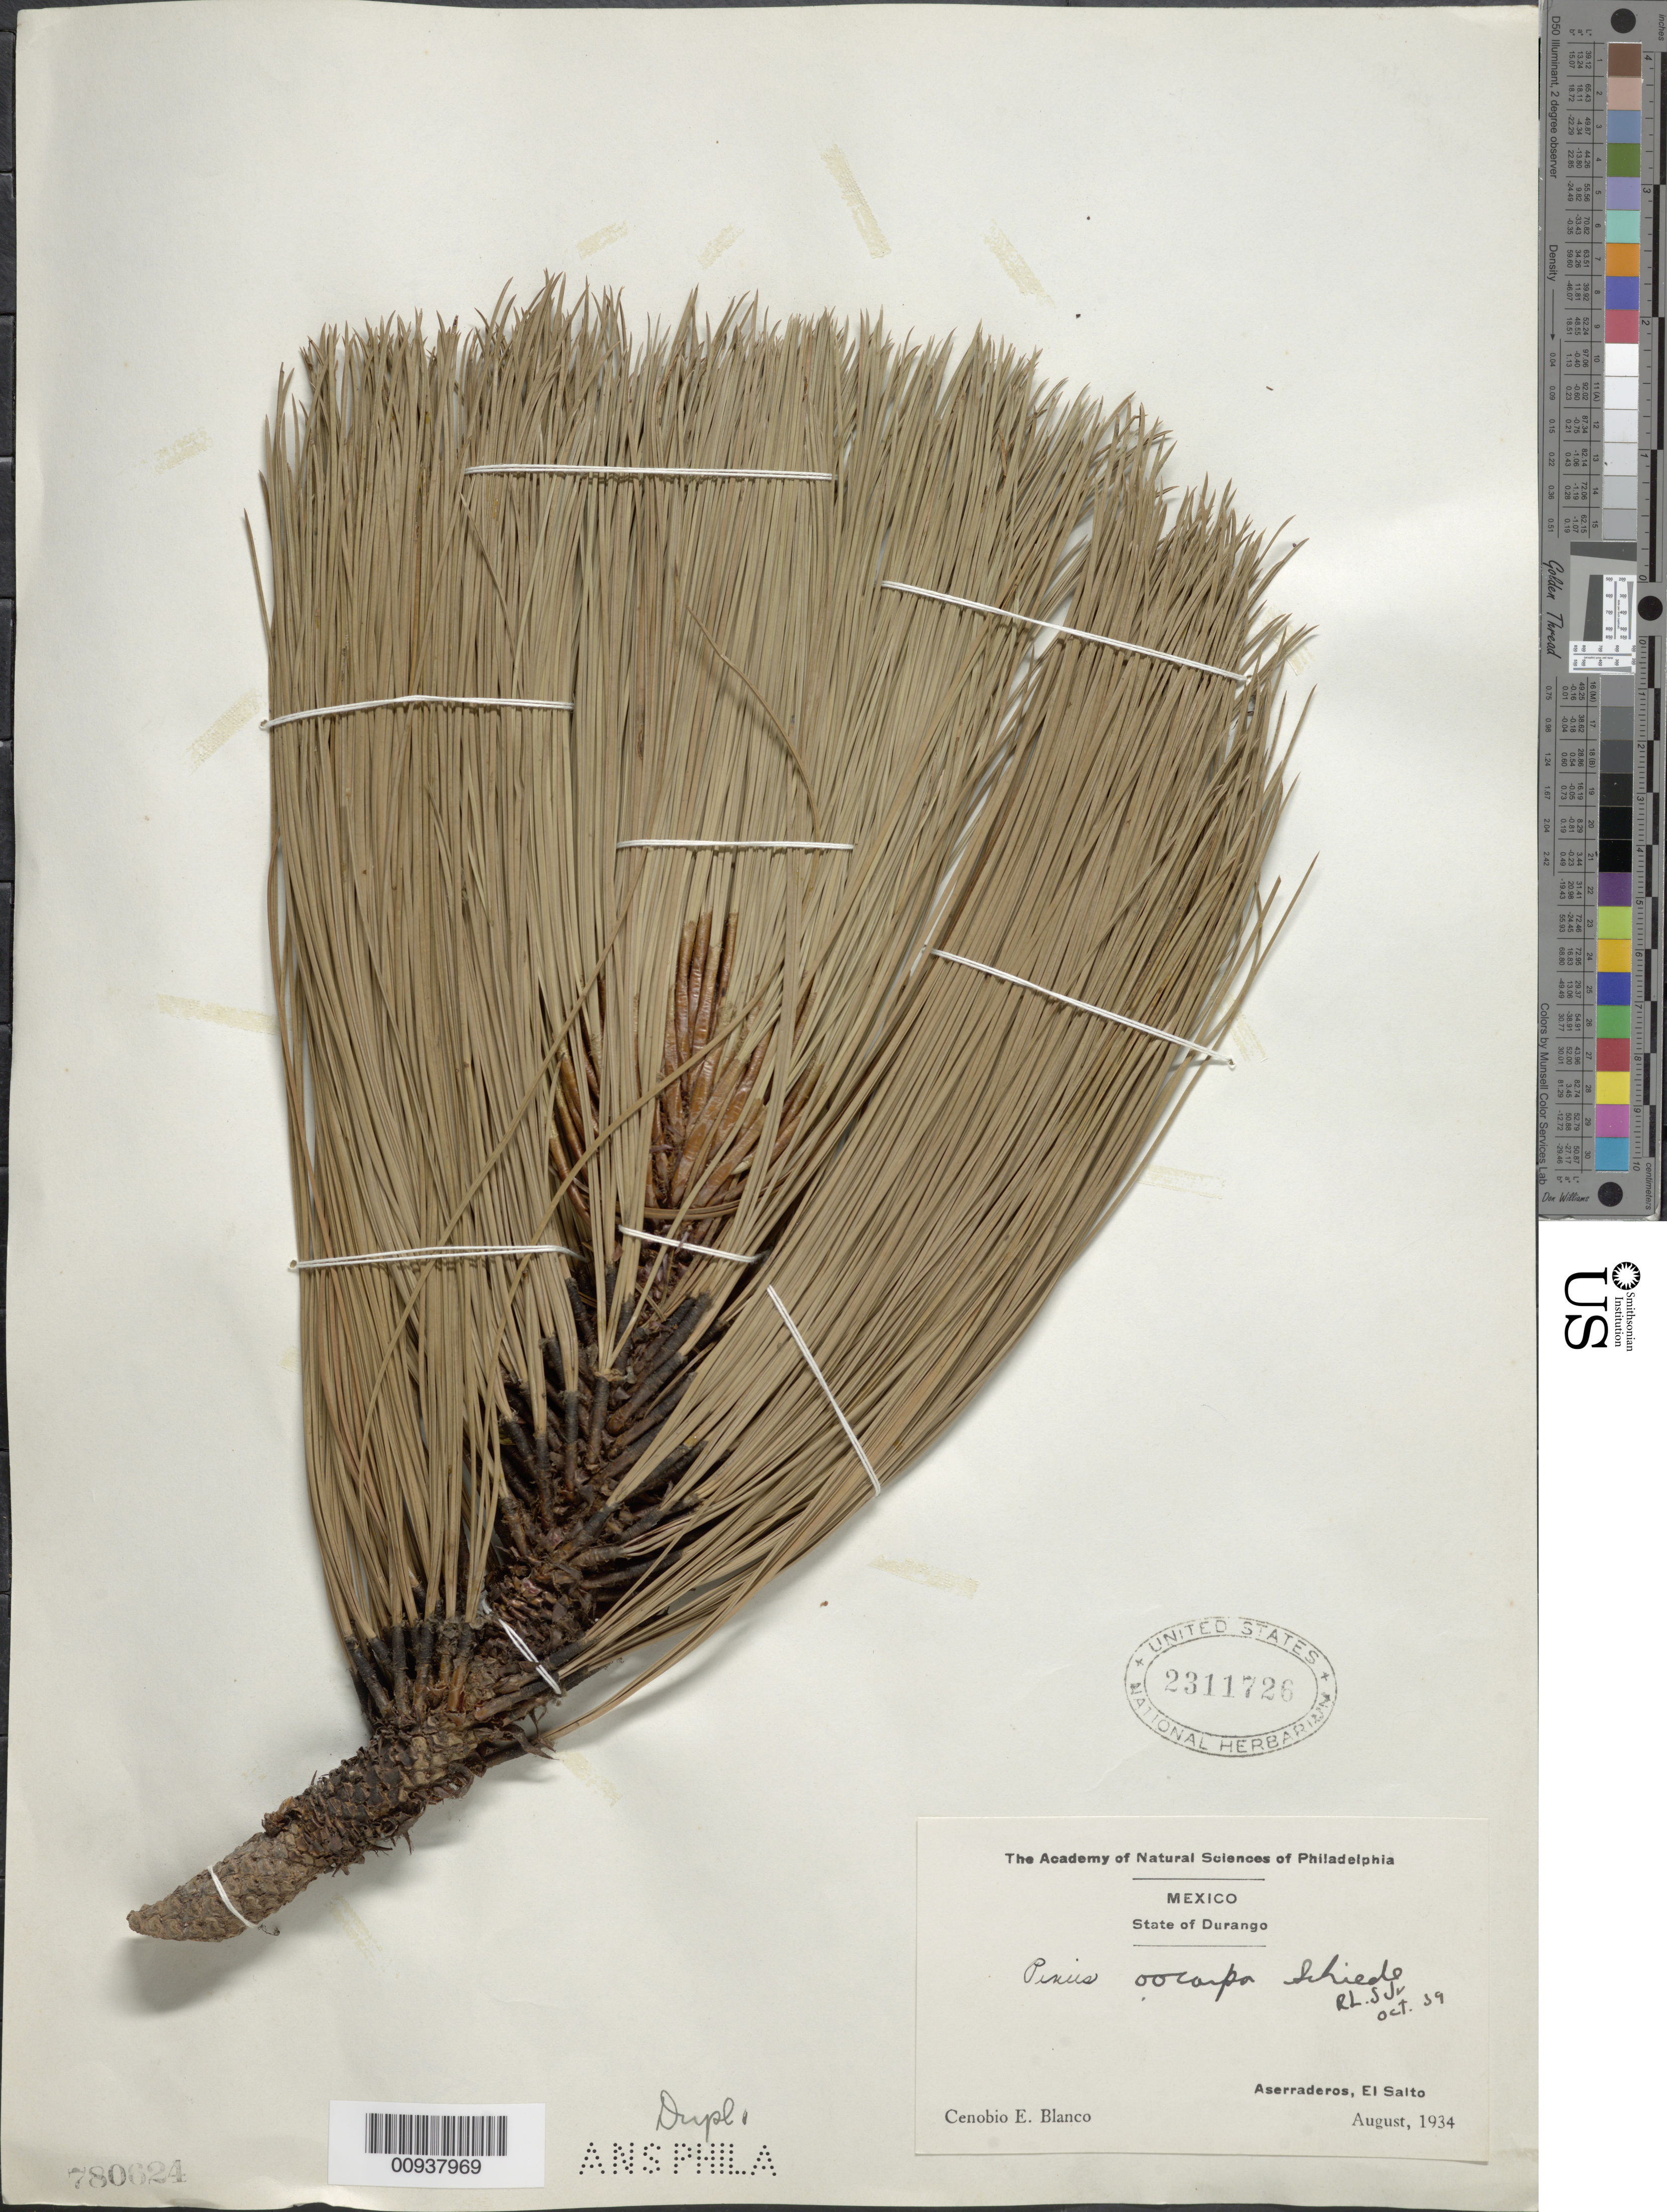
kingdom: Plantae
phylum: Tracheophyta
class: Pinopsida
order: Pinales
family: Pinaceae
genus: Pinus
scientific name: Pinus oocarpa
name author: Schiede ex Schltdl.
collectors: C. E. Blanco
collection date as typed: Aug 1934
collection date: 1934-08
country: Mexico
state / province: Durango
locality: Aserraderos, El Salto.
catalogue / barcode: US 2311726